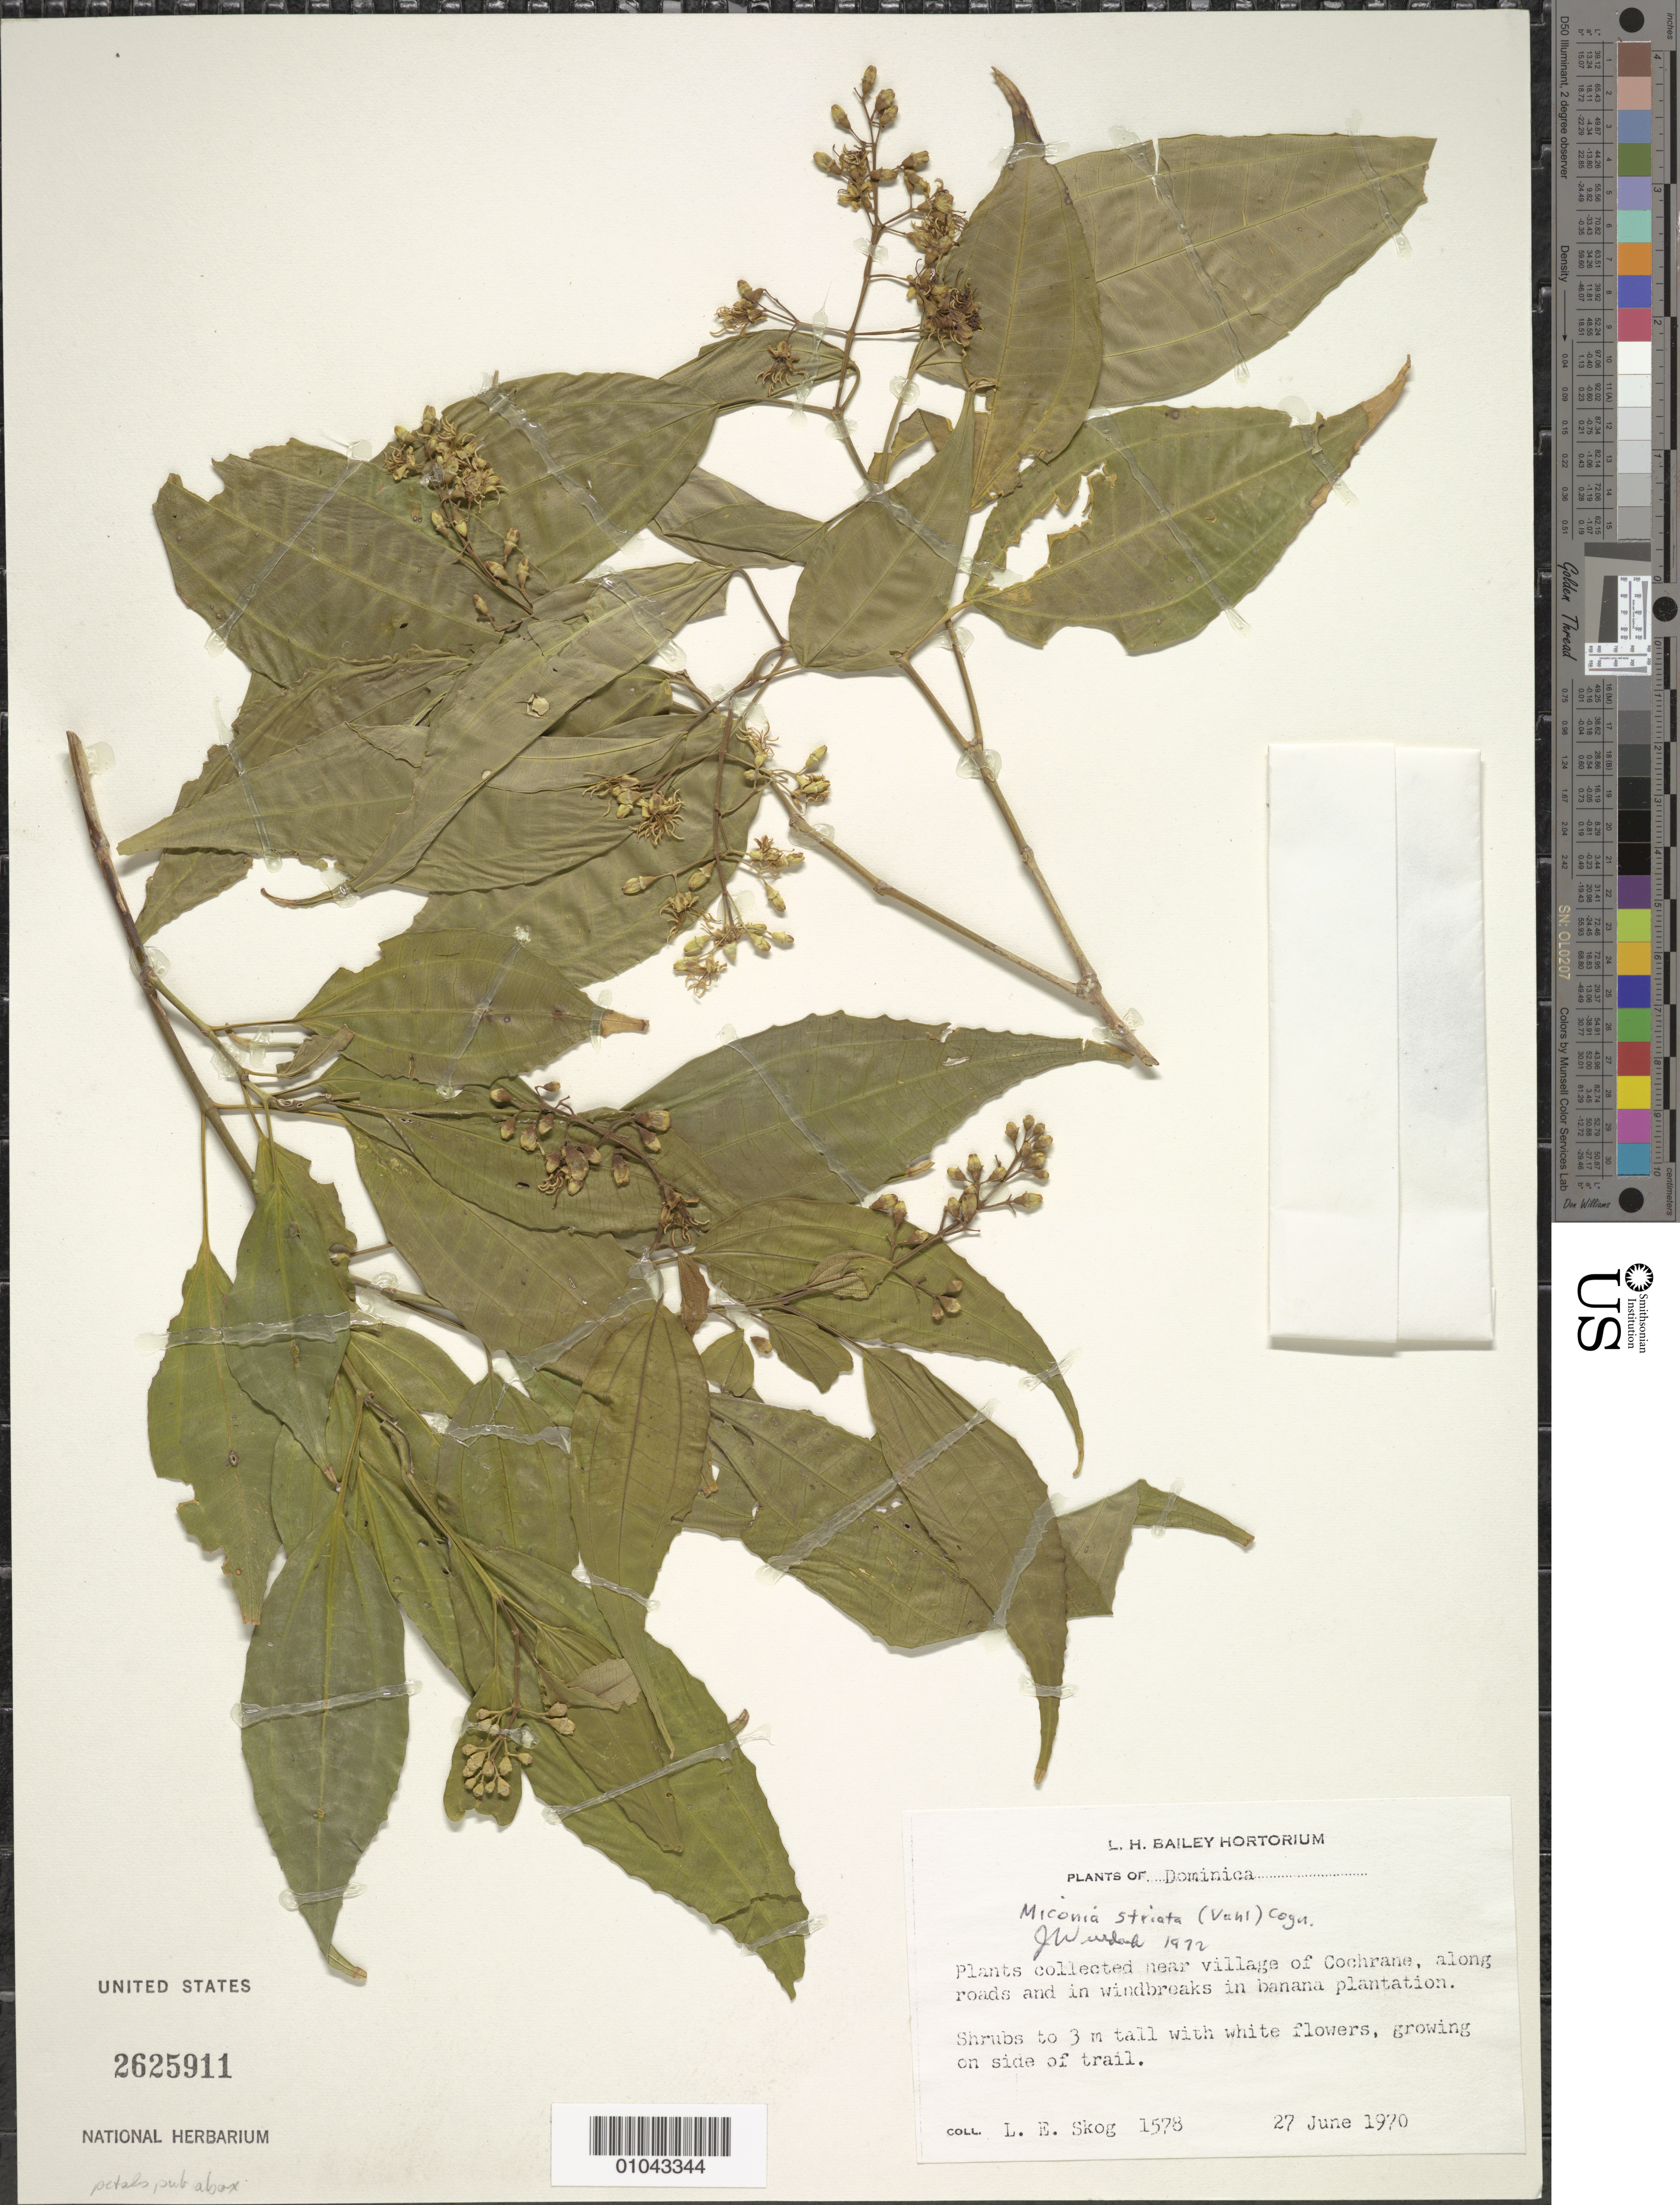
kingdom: Plantae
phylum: Tracheophyta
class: Magnoliopsida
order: Myrtales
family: Melastomataceae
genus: Miconia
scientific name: Miconia striata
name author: (Vahl) Cogn.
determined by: Wurdack, John J., (US), US (UNITED STATES)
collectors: L. E. Skog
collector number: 1578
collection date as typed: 27 Jun 1970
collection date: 1970-06-27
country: Dominica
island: Dominica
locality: Cochrane Village, near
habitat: Along roads and in windbreaks in banana plantation, growing on side of trail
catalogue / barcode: US 2625911